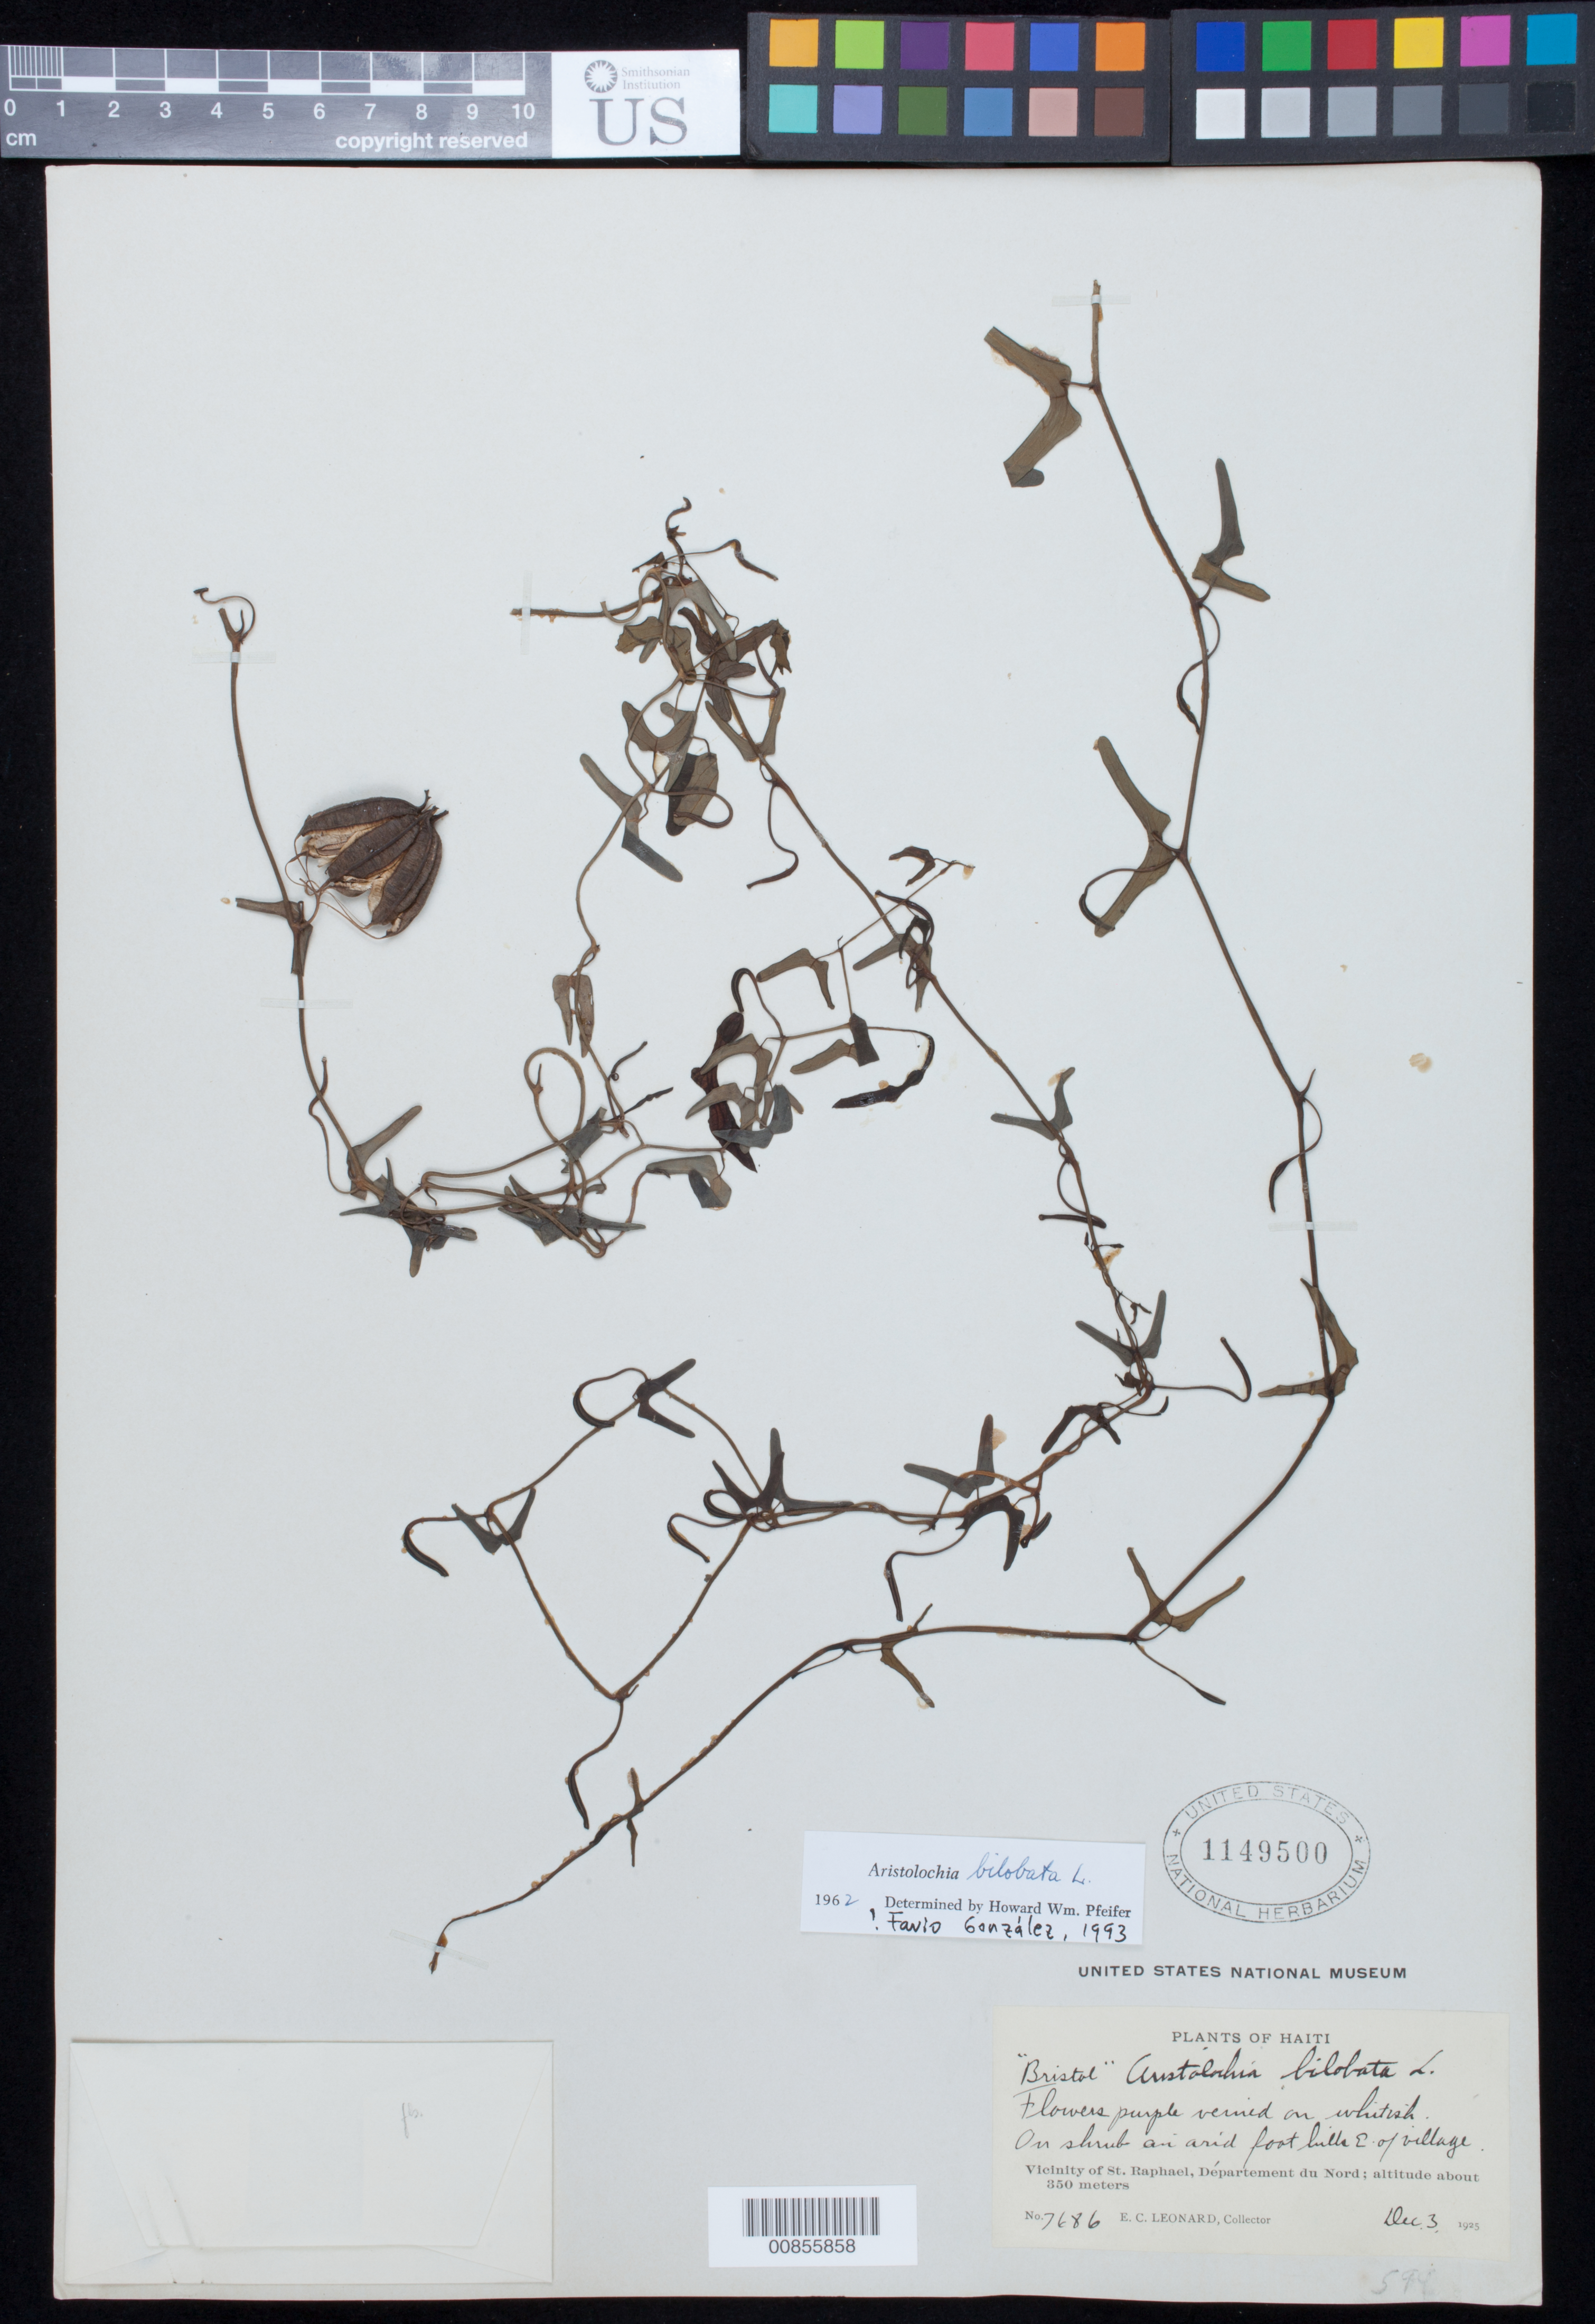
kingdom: Plantae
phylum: Tracheophyta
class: Magnoliopsida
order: Piperales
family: Aristolochiaceae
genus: Aristolochia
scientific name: Aristolochia bilobata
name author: L.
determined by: González, F., (COL), Universidad Nacional de Colombia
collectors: E. C. Leonard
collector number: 7686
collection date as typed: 03 Dec 1925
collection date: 1925-12-03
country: Haiti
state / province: Nord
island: Hispaniola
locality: Vicinity of St. Raphael. Arid foothills E. of village.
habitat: On shrubs. Arid foothills.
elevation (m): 350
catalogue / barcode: US 1149500